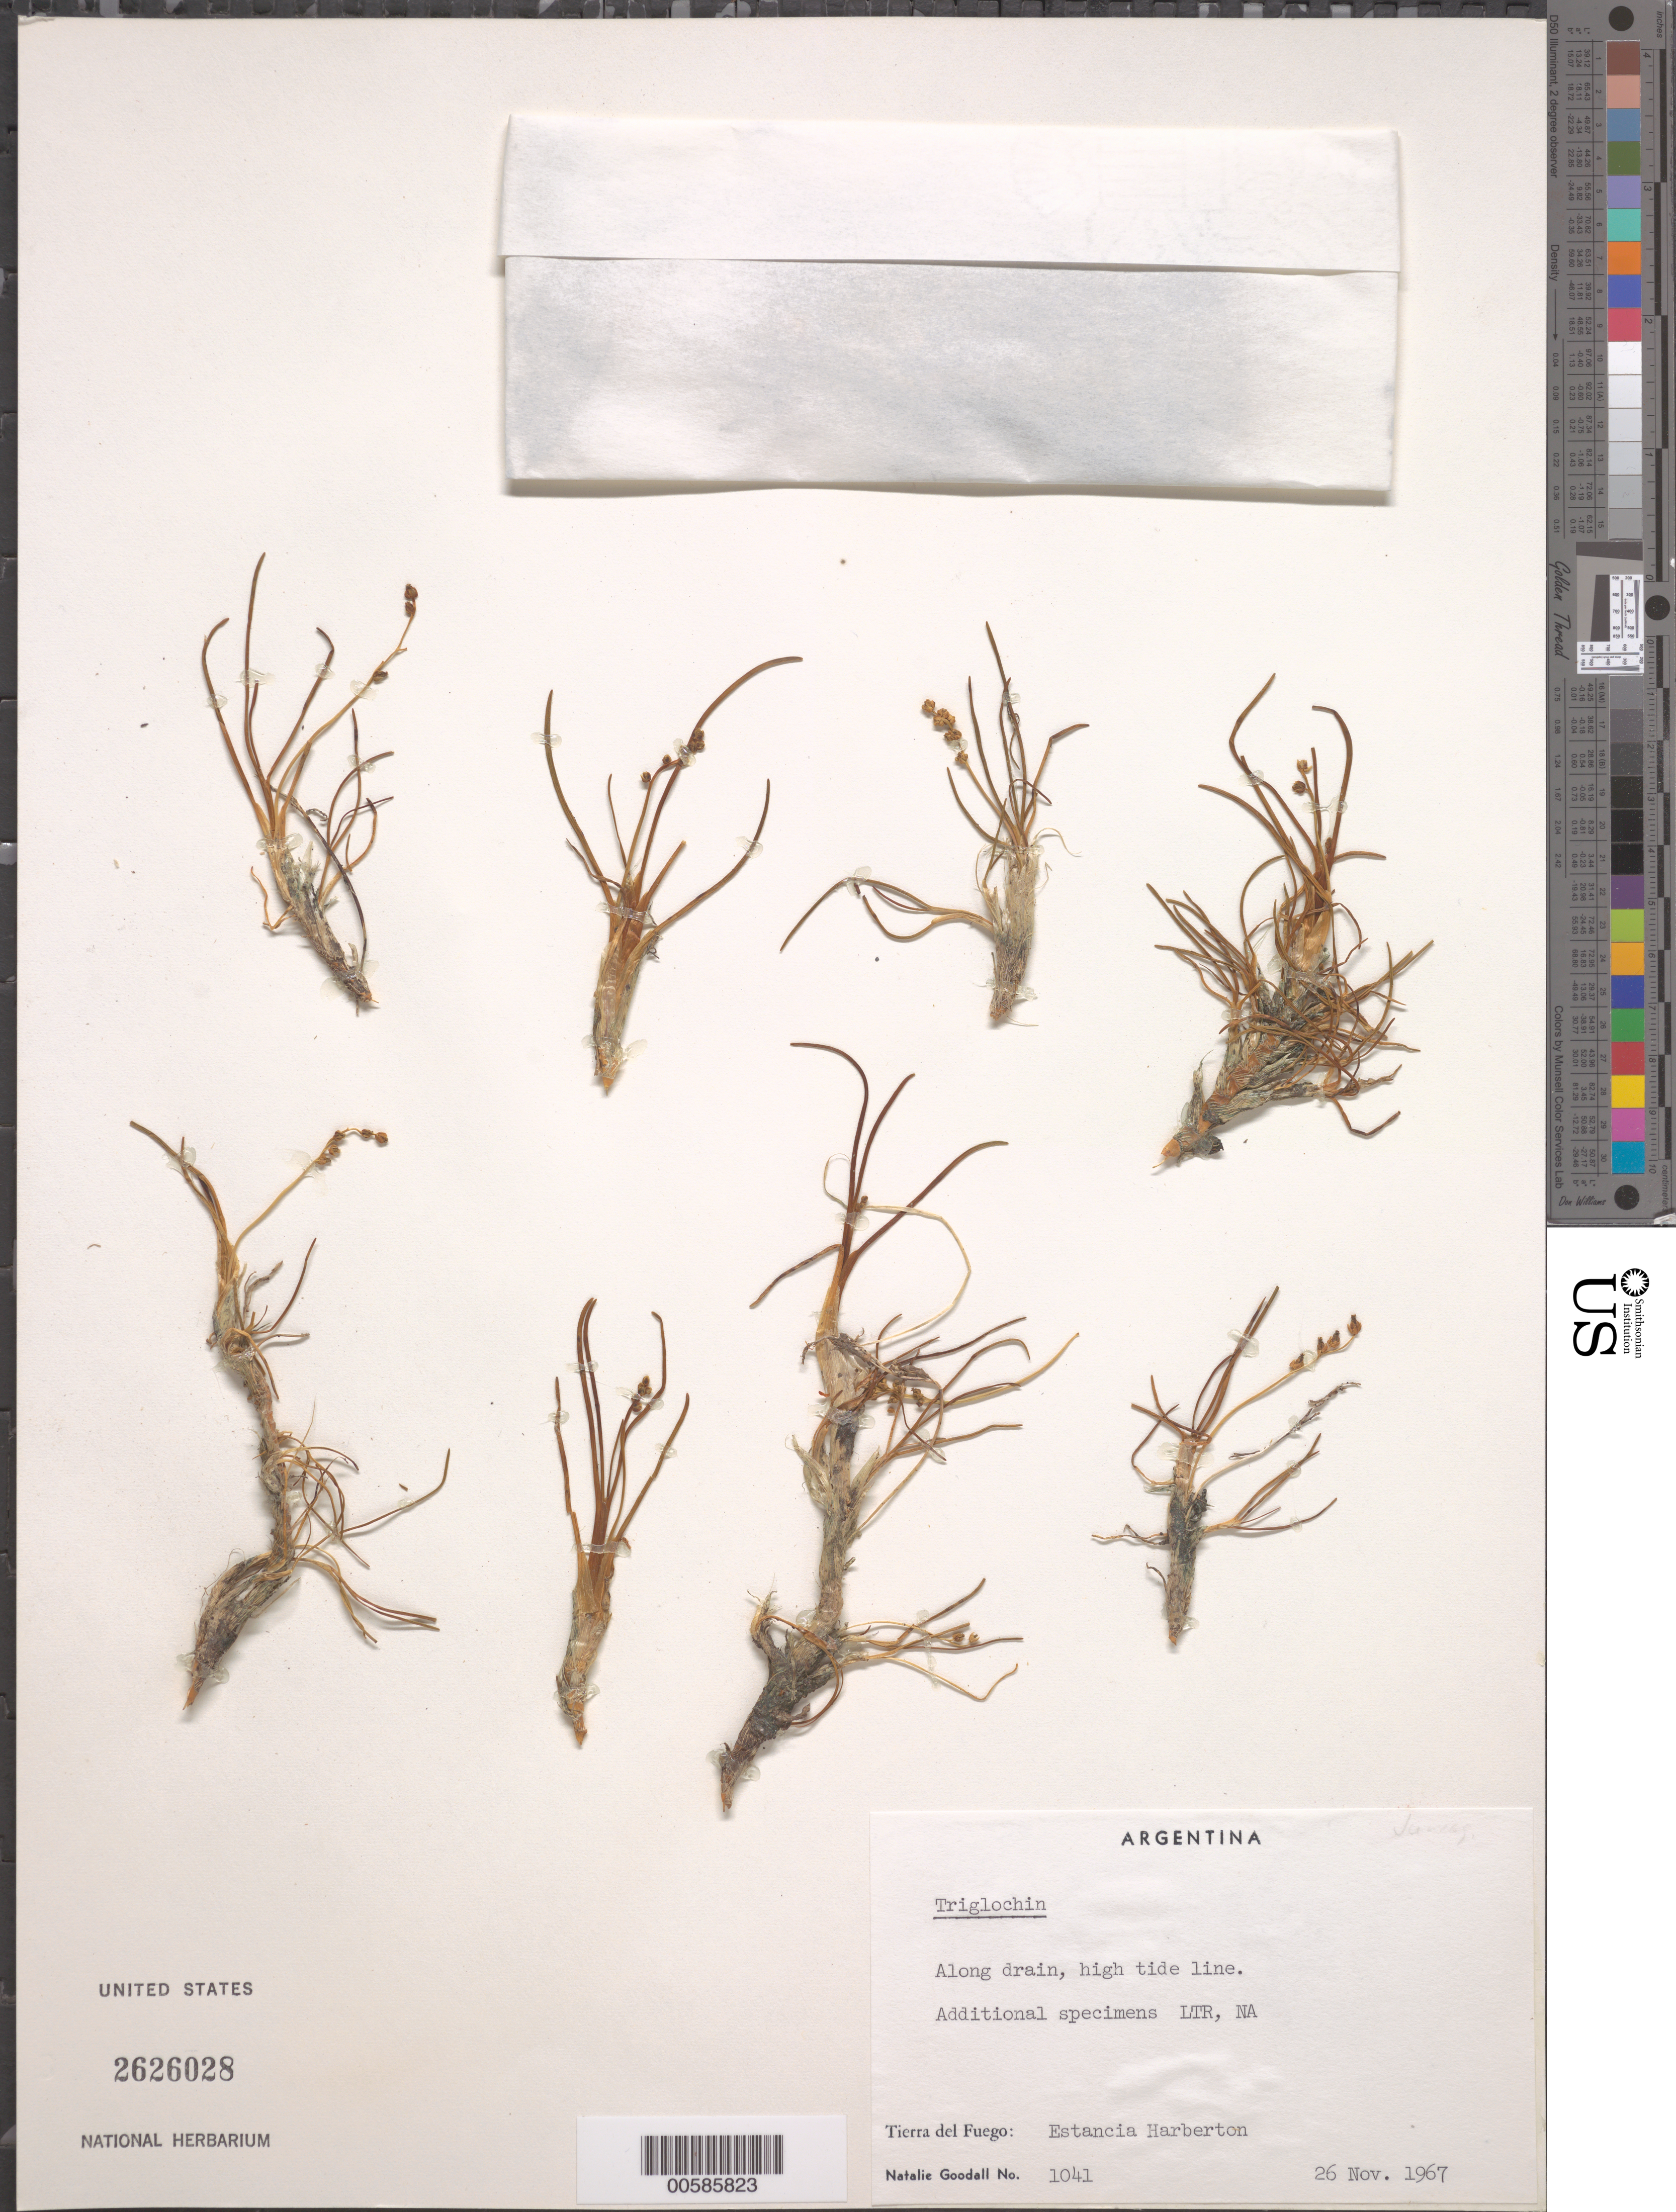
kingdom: Plantae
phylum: Tracheophyta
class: Liliopsida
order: Alismatales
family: Juncaginaceae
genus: Triglochin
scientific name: Triglochin sp.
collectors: N. Goodall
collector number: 1041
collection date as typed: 26 Nov 1967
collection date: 1967-11-26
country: Argentina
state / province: Tierra del Fuego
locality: Estancia Harberton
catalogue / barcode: US 2626028